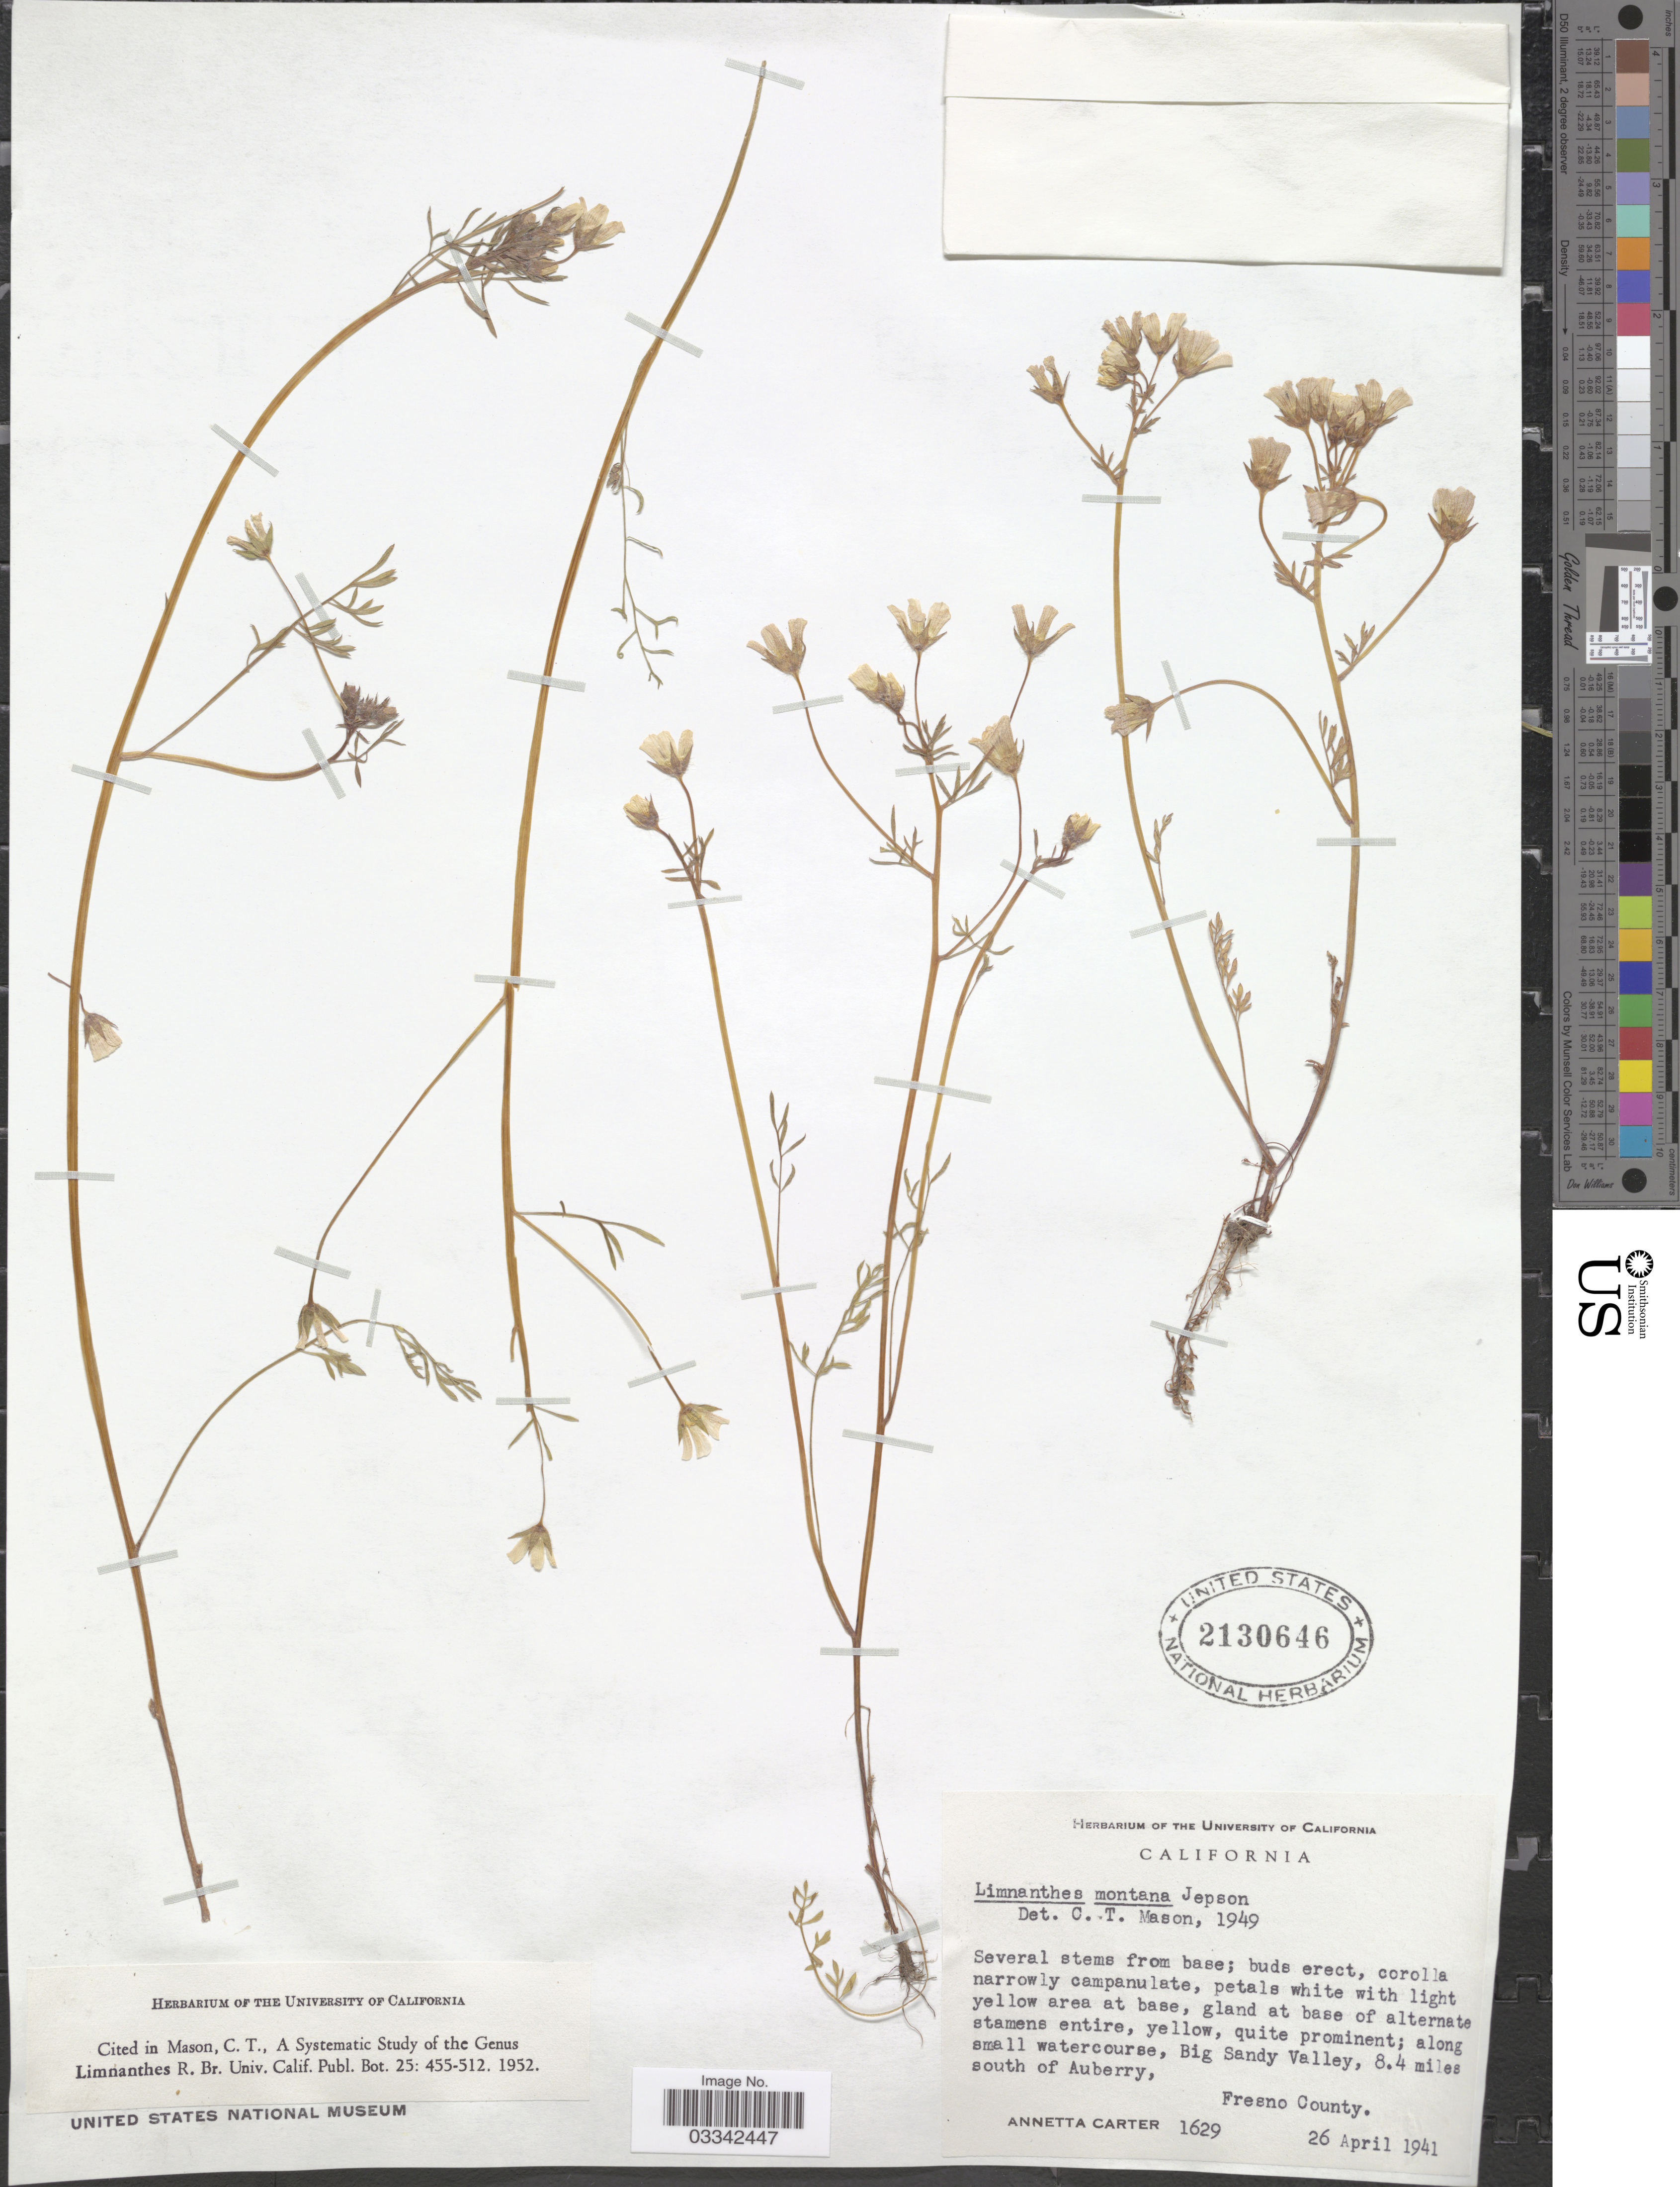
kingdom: Plantae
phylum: Tracheophyta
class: Magnoliopsida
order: Brassicales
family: Limnanthaceae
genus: Limnanthes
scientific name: Limnanthes montana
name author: Jeps.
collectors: A. Carter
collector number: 1629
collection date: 1941-04-26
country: United States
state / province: California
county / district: Fresno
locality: Along small watercourse, Big Sandy Valley, 8.4 miles south of Auberry, Fresno County.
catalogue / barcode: US 2130646